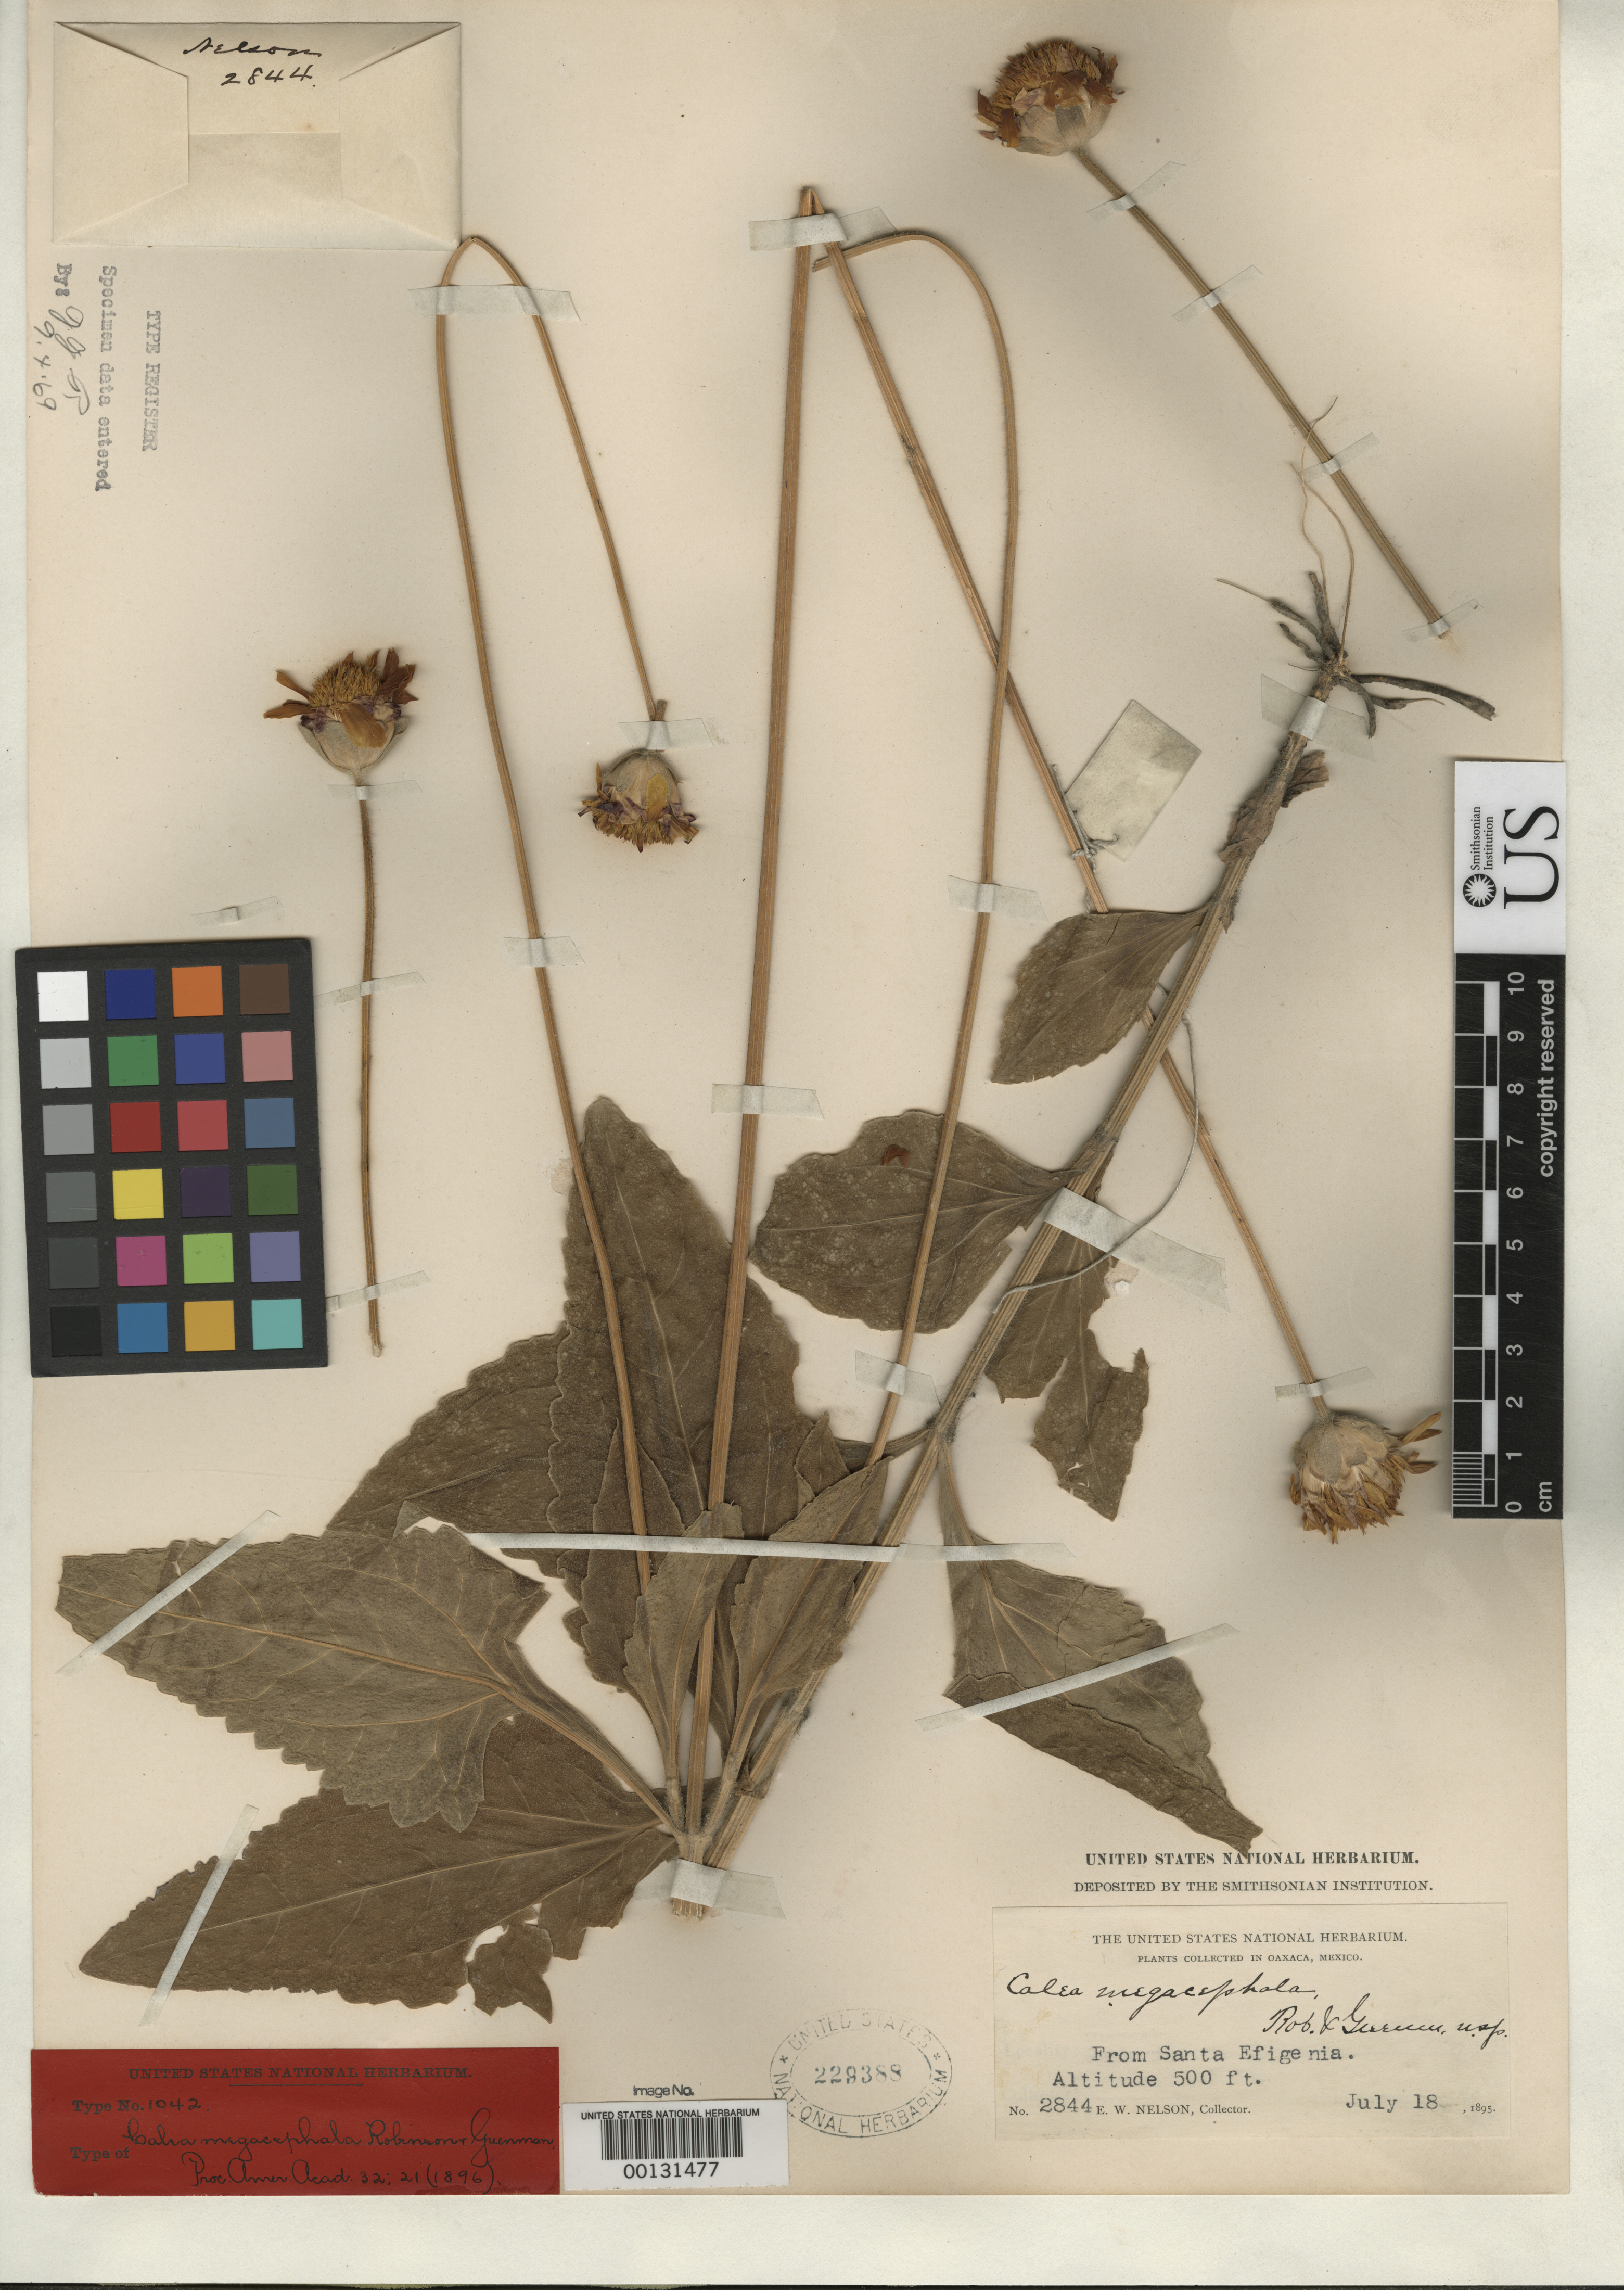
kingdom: Plantae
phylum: Tracheophyta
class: Magnoliopsida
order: Asterales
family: Asteraceae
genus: Calea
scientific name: Calea megacephala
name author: B.L. Rob. & Greenm.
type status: Isosyntype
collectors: E. W. Nelson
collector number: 2844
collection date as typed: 18 Jul 1895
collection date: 1895-07-18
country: Mexico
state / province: Oaxaca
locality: Santa Efigenia.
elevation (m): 152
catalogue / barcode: US 229388